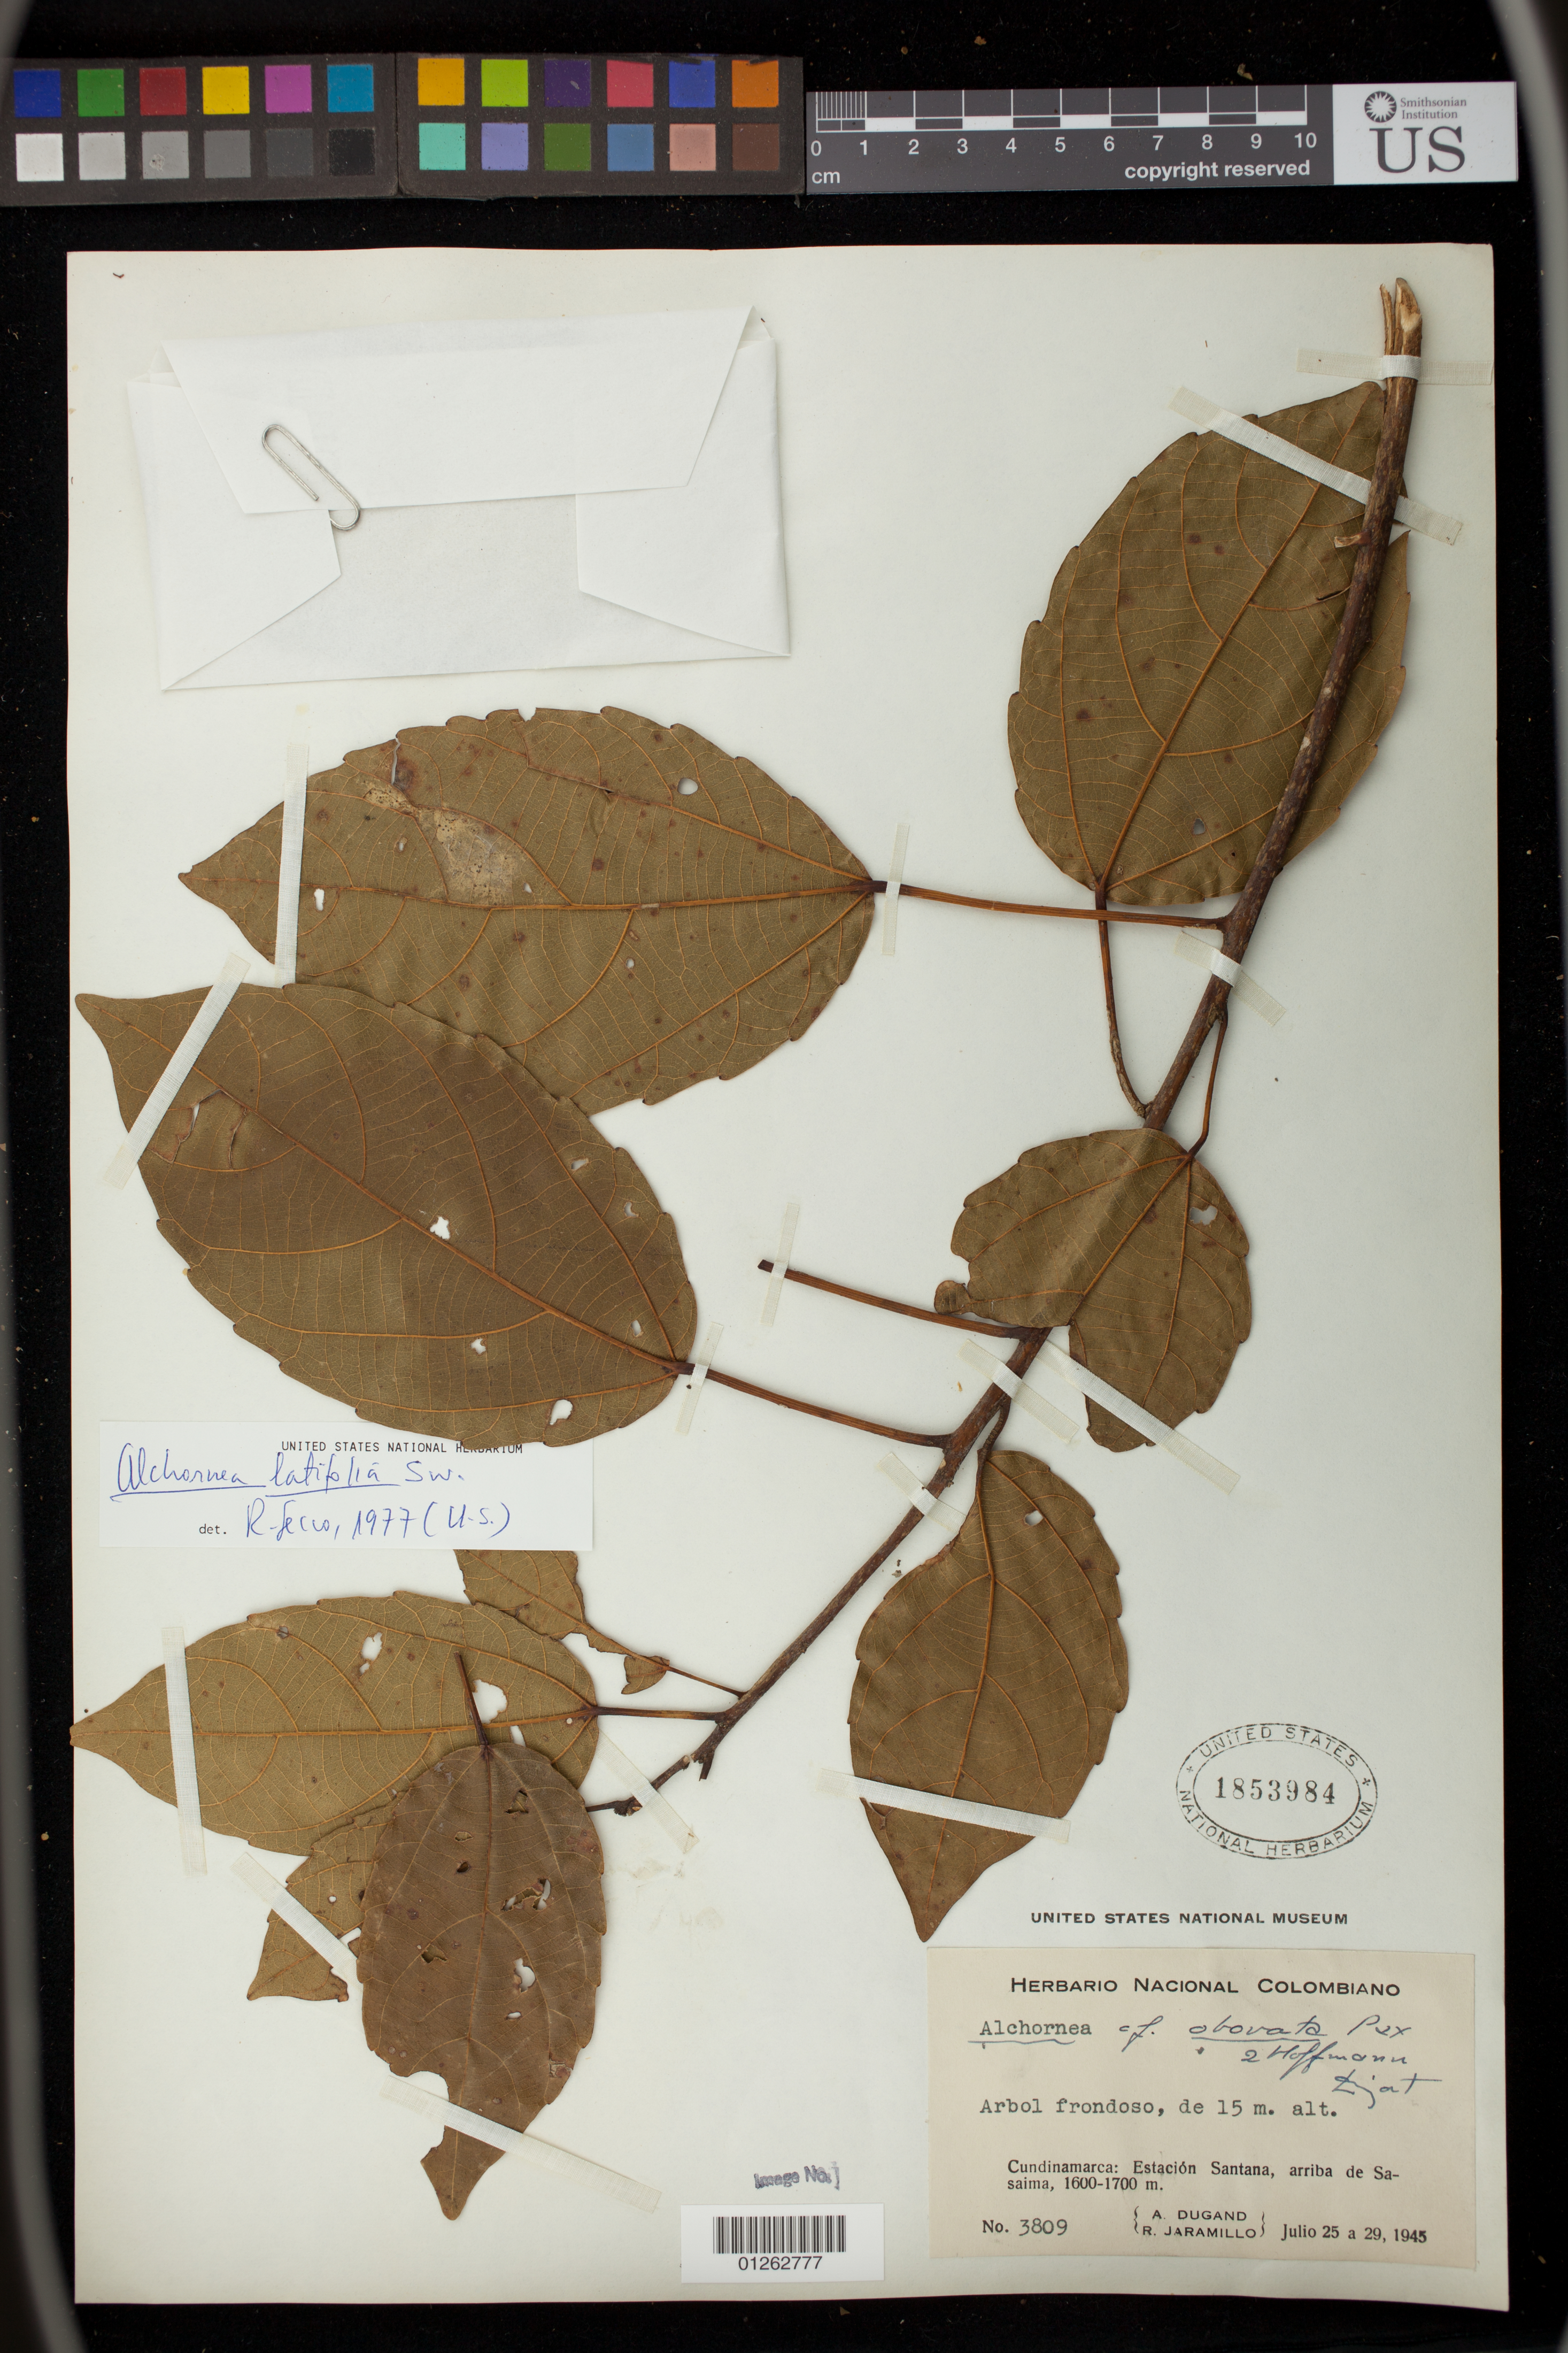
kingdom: Plantae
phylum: Tracheophyta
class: Magnoliopsida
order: Malpighiales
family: Euphorbiaceae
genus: Alchornea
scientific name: Alchornea latifolia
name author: Sw.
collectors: A. Dugand & R. Jaramillo M.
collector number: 3809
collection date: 1945-07-25/1945-07-29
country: Colombia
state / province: Cundinamarca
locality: Estacion Santana, arriba de Sasaima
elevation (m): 1600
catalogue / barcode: US 1853984